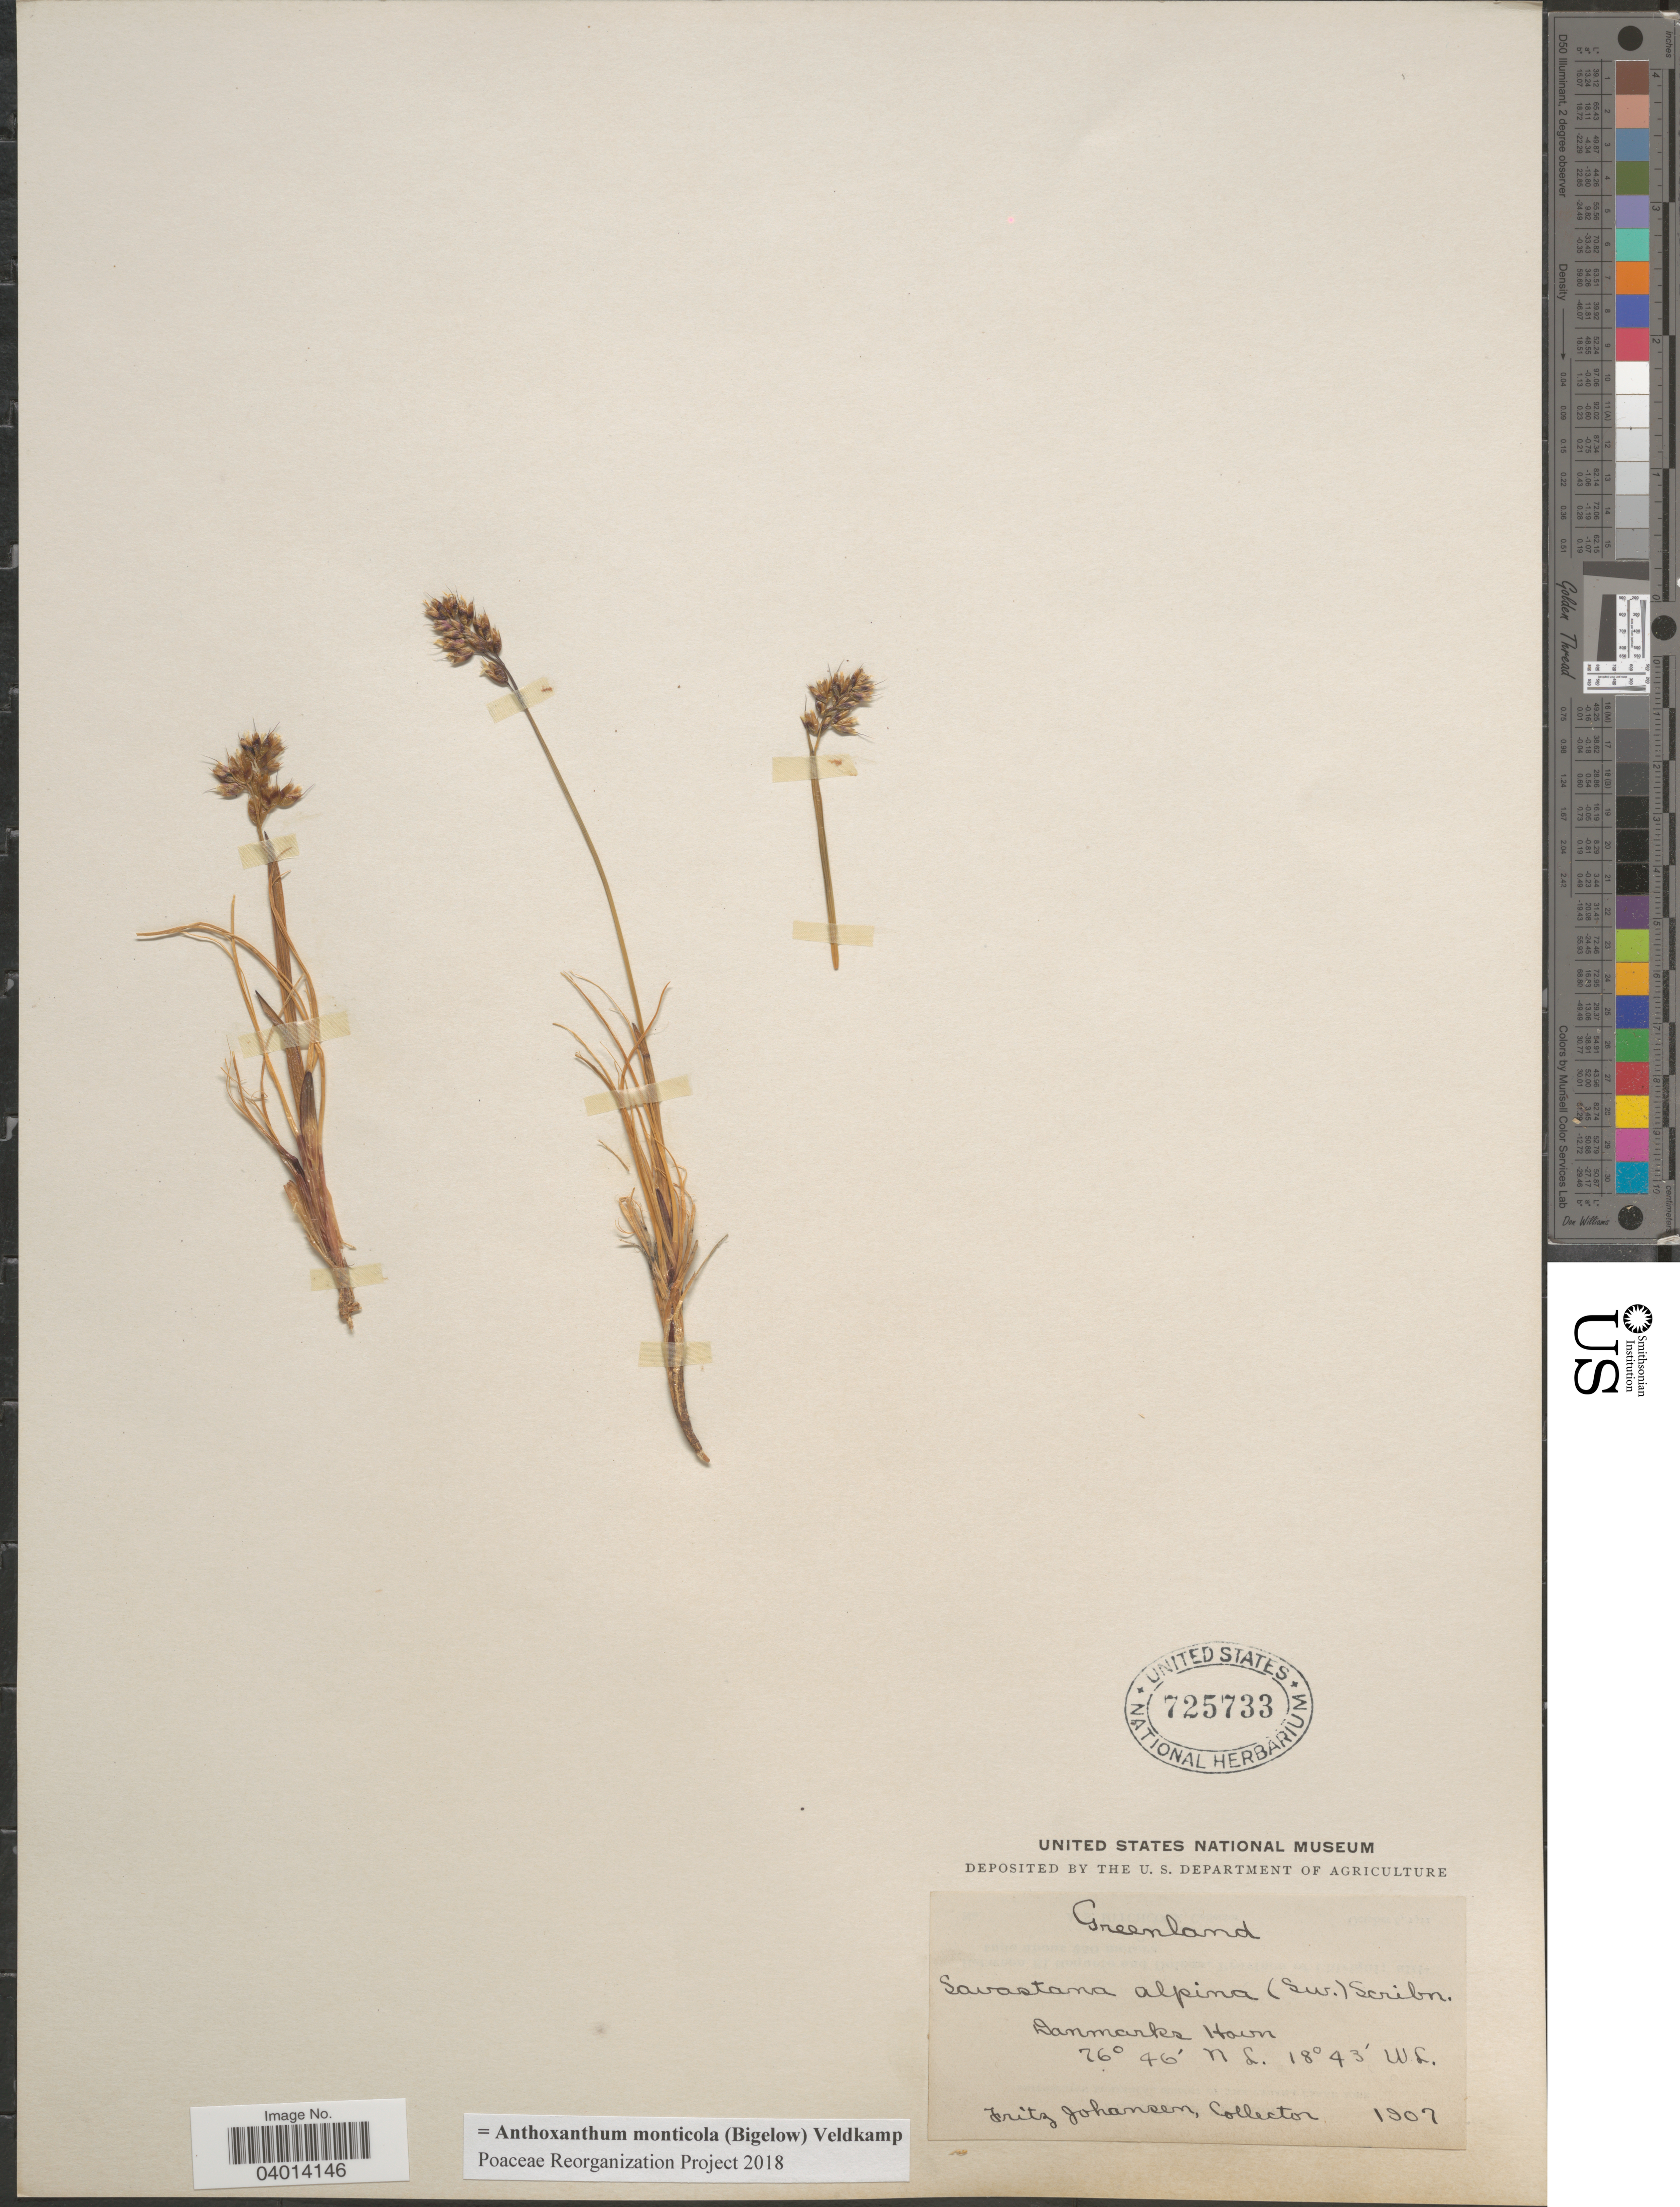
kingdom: Plantae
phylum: Tracheophyta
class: Liliopsida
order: Poales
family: Poaceae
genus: Anthoxanthum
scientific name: Anthoxanthum monticola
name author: (Bigelow) Veldkamp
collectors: F. Johansen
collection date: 1907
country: Greenland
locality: Danmarks Havn.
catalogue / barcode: US 725733